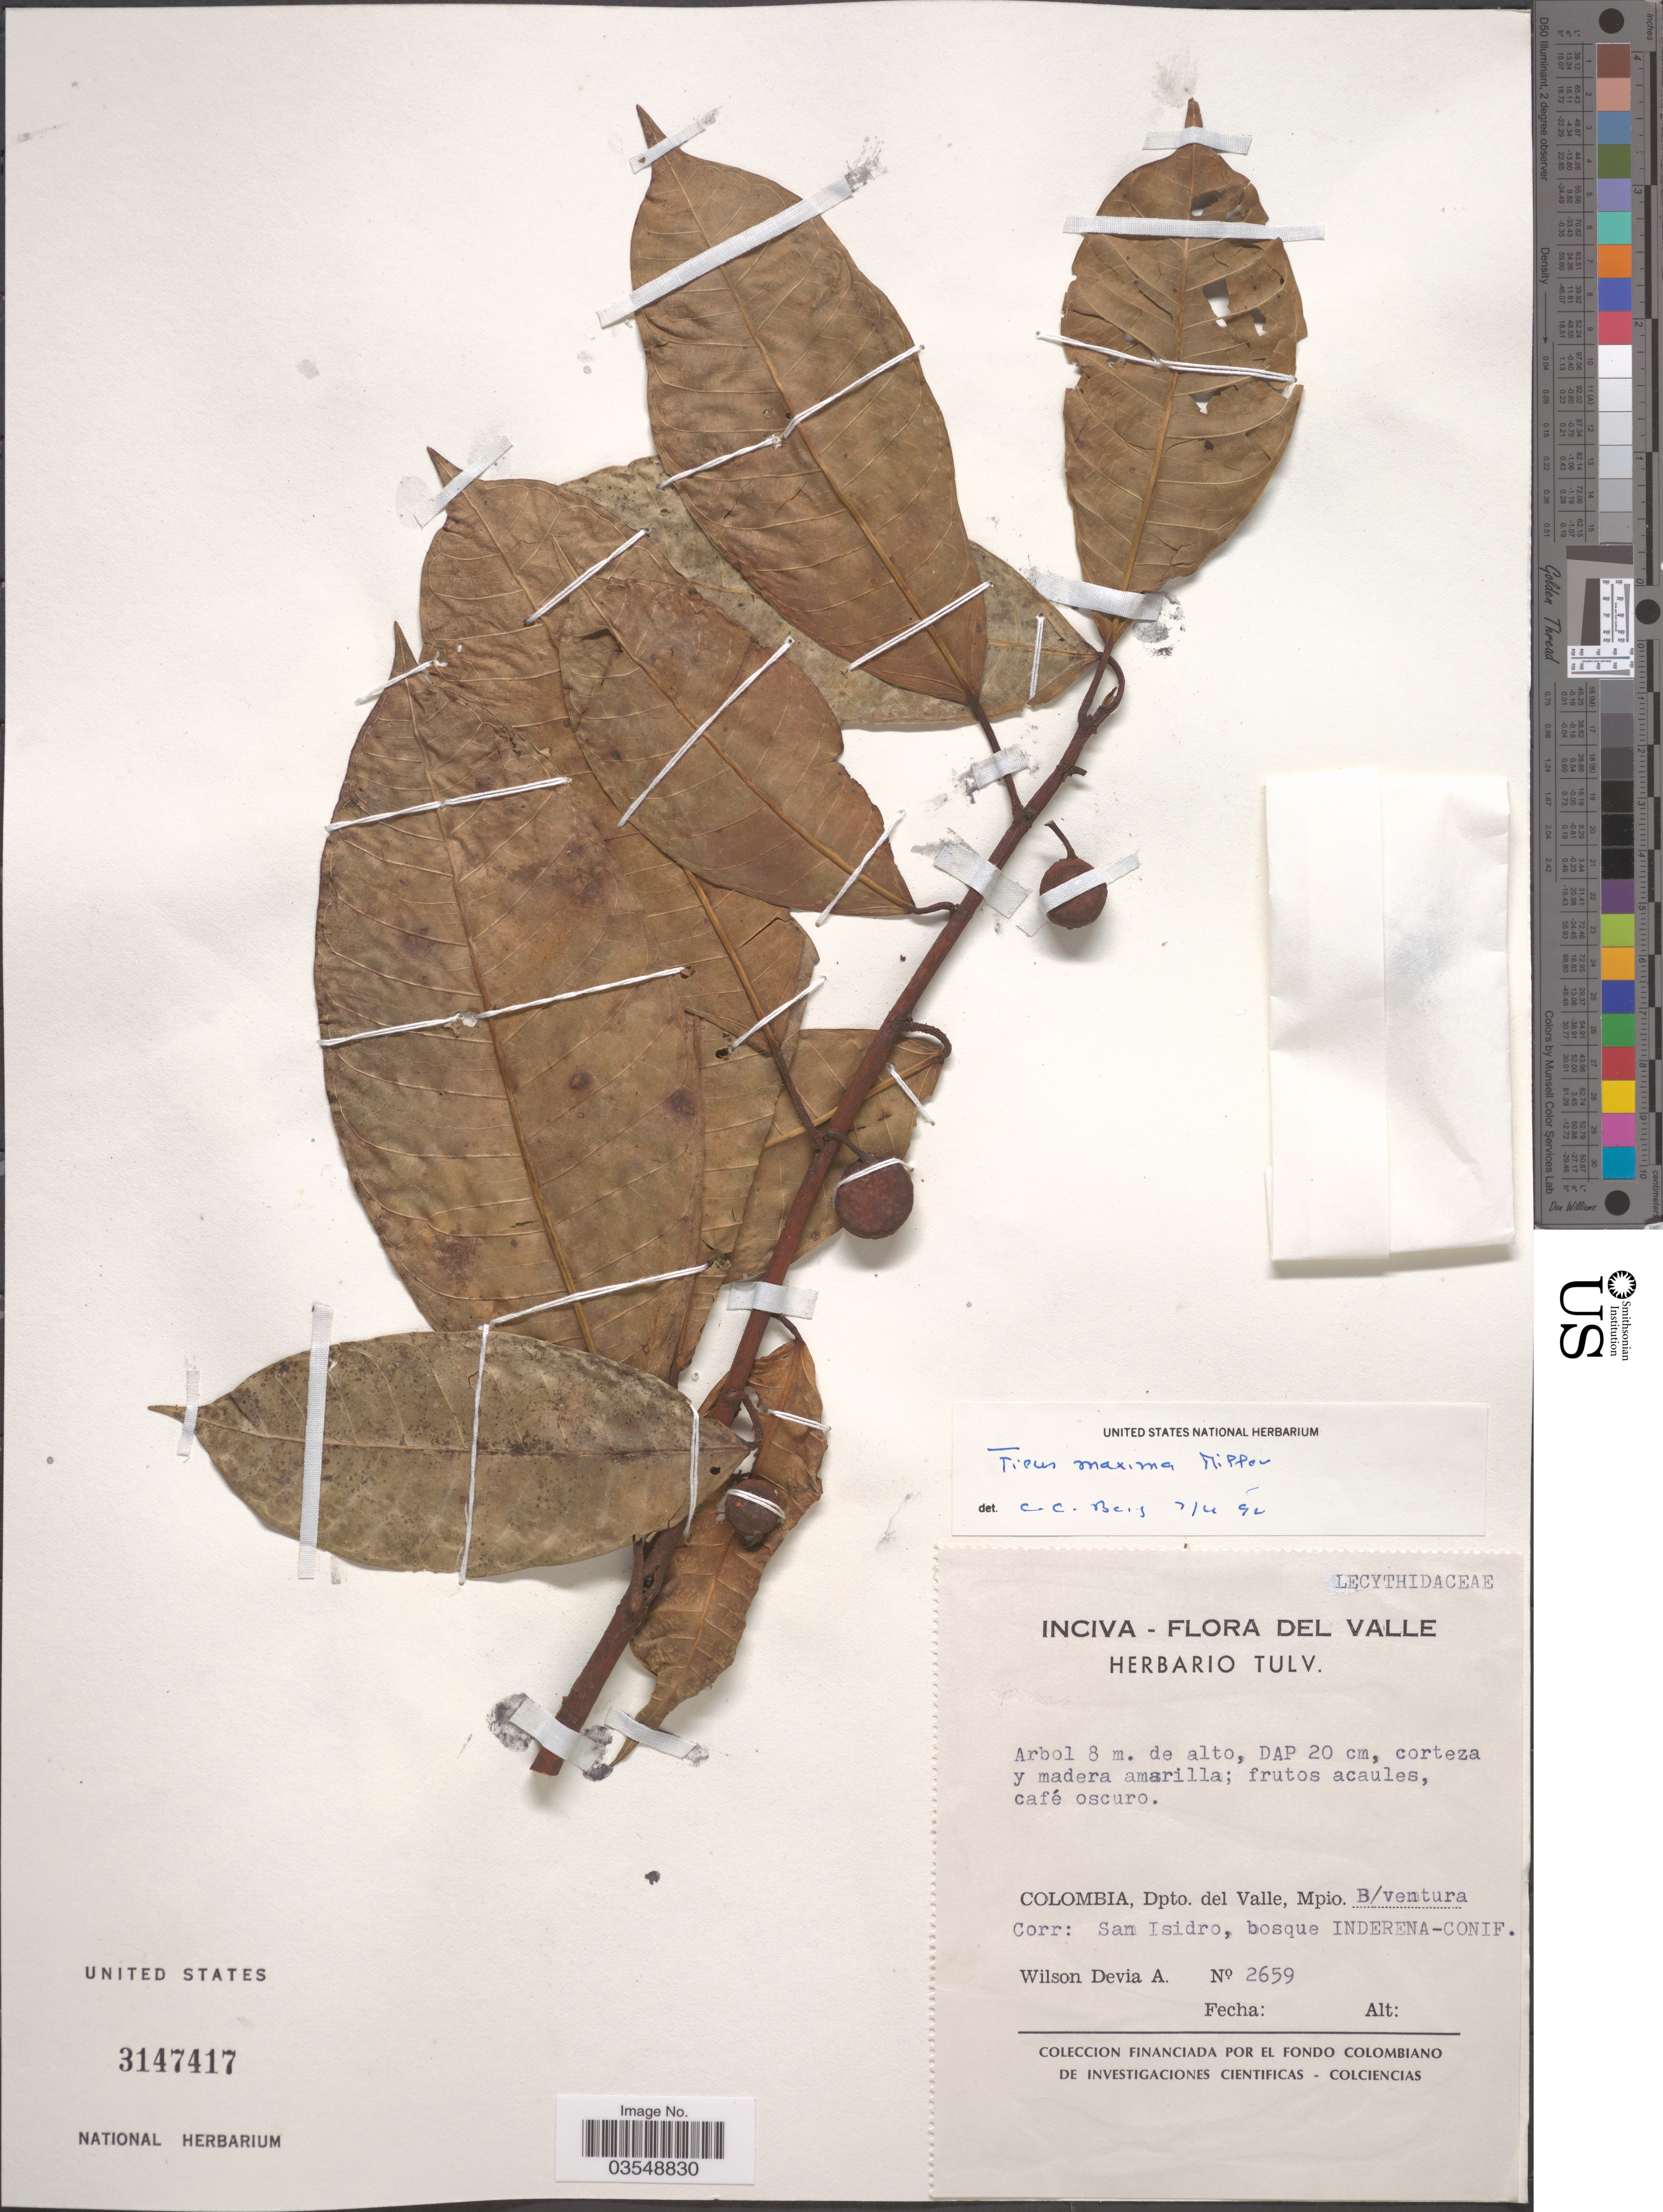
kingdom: Plantae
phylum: Tracheophyta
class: Magnoliopsida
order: Rosales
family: Moraceae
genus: Ficus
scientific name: Ficus maxima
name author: Mill.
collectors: W. Devia A.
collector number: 2659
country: Colombia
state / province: Valle del Cauca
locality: Del Valle. Dpto. del Valle, Mpio. B/ventura Corr: San Isidro, bosque Inderena-Conif.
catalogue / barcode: US 3147417